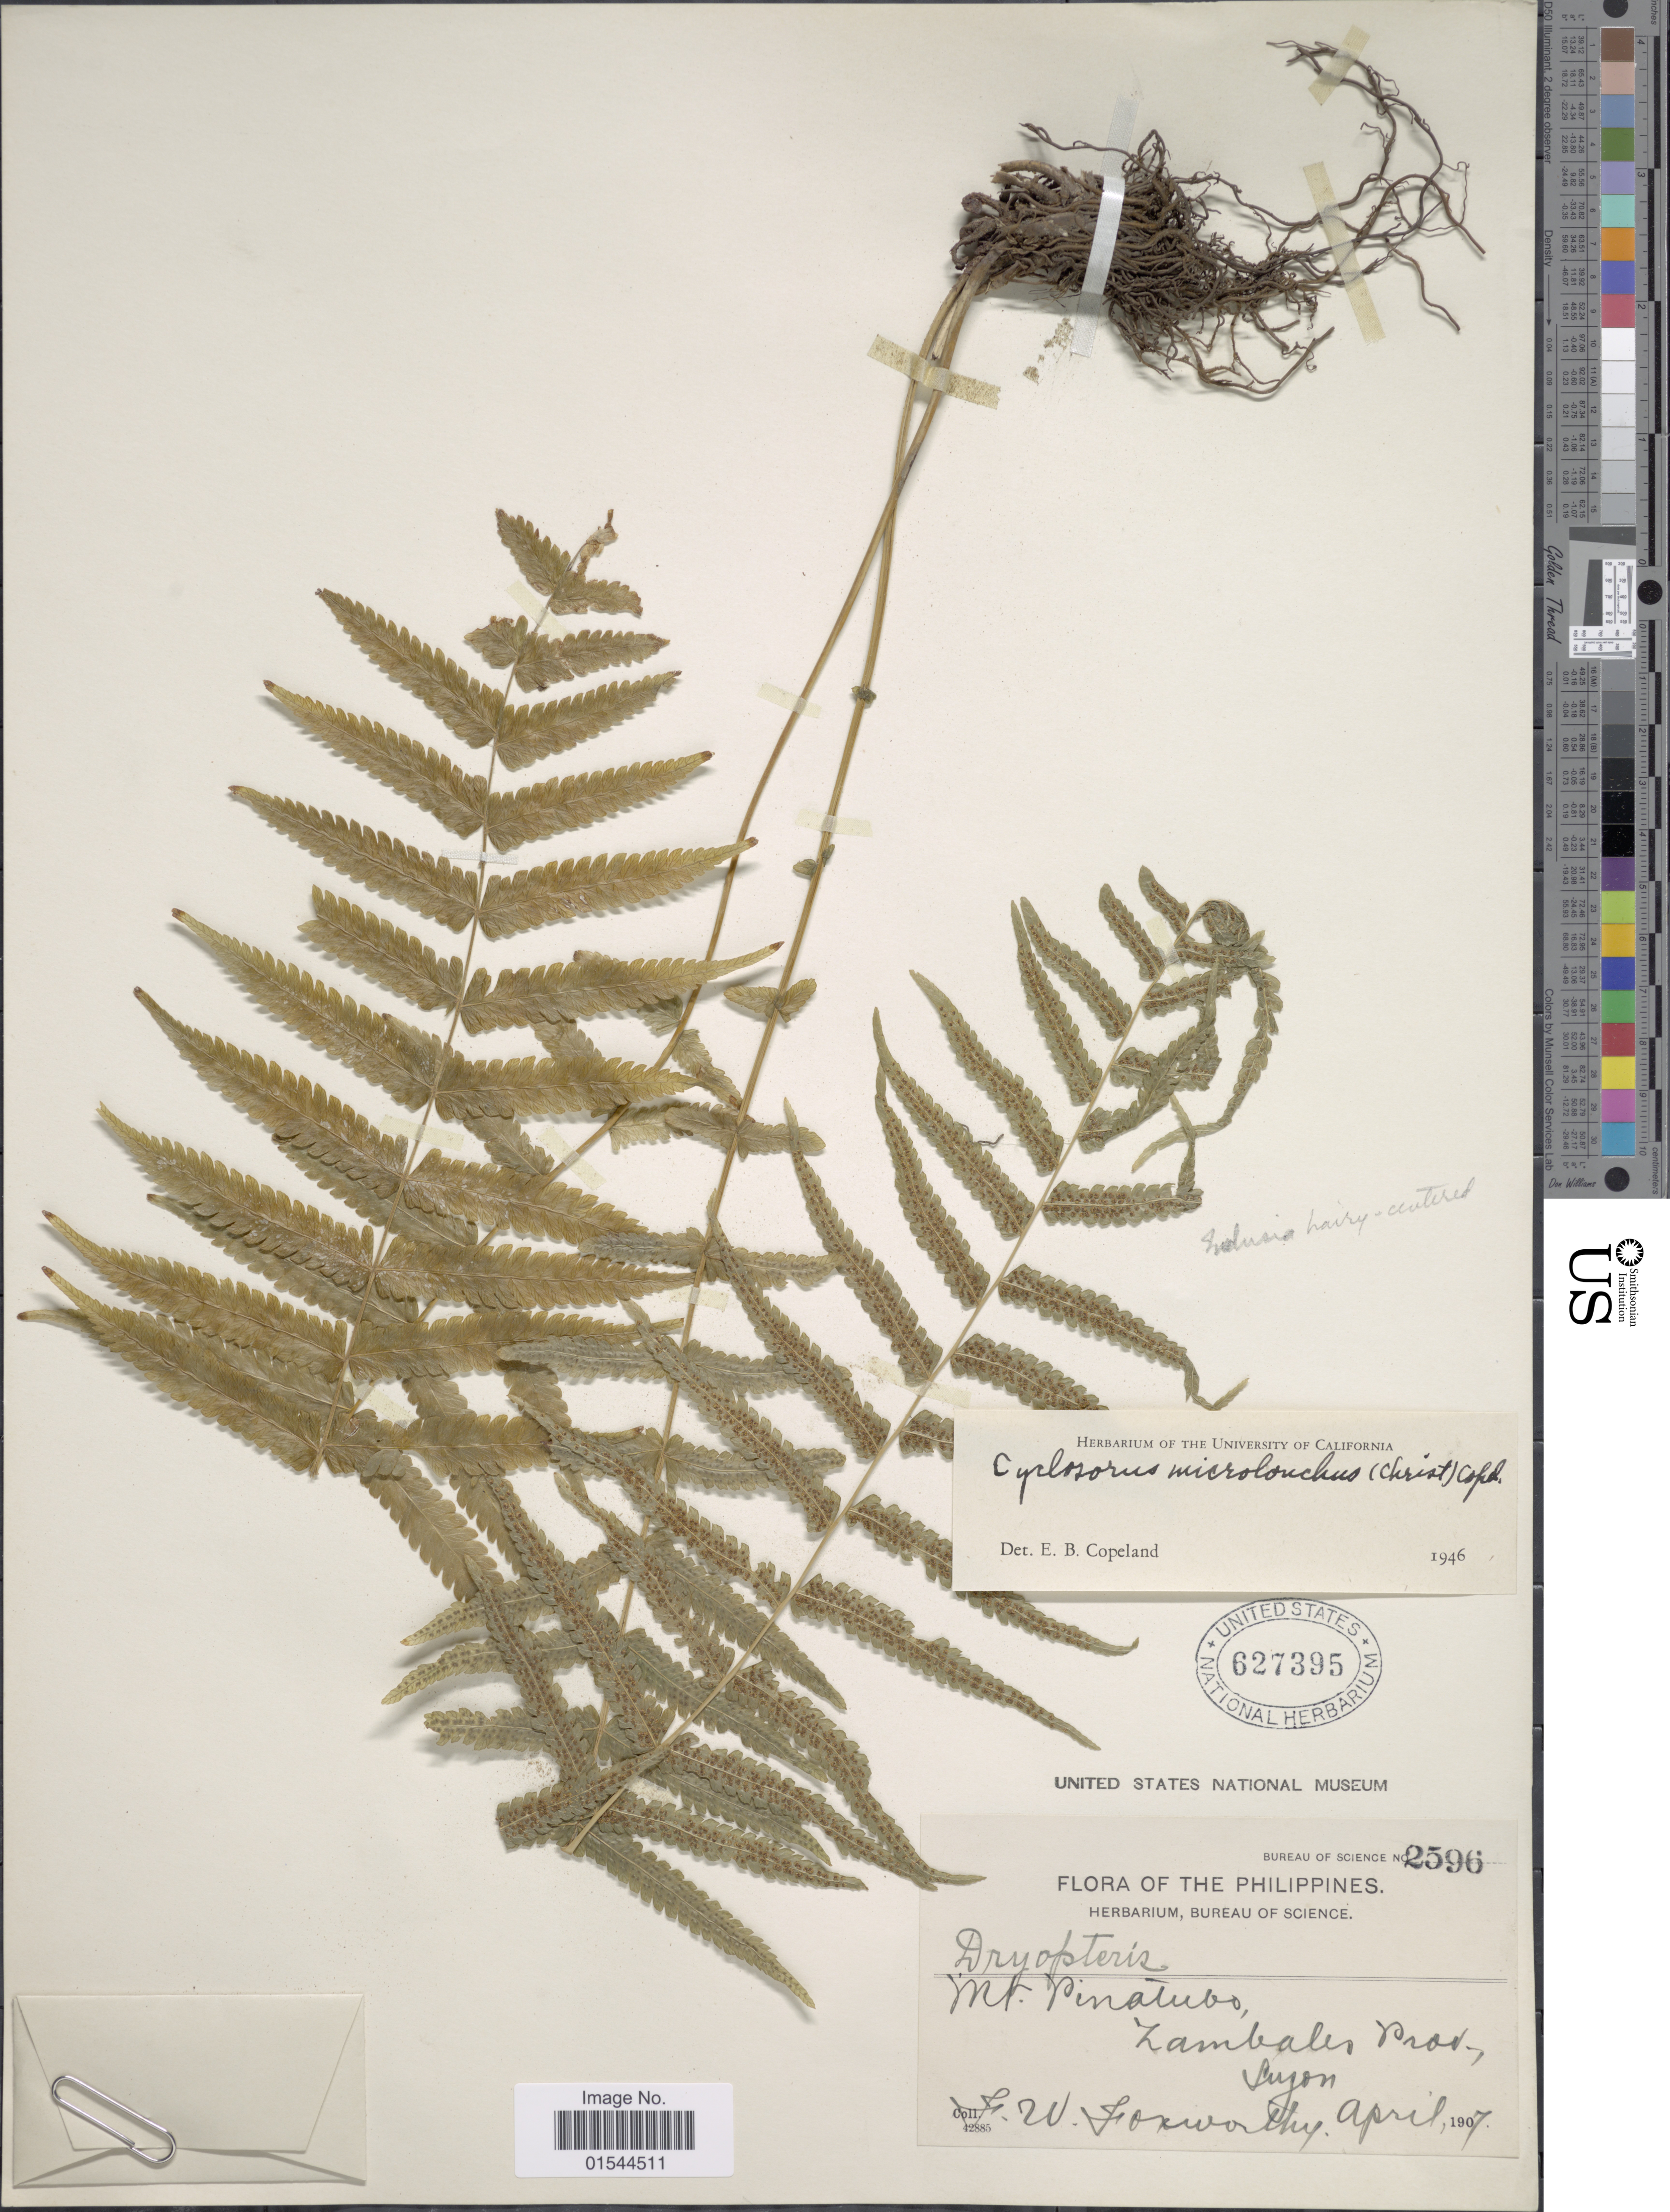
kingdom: Plantae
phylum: Tracheophyta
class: Polypodiopsida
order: Polypodiales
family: Thelypteridaceae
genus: Pneumatopteris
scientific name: Pneumatopteris microloncha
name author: (Christ) Holttum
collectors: F. W. Foxworthy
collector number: Bureau of Science 2596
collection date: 1907-04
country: Philippines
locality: Mt. Pinatubo, Zambales Prov., Luzon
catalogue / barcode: US 627395